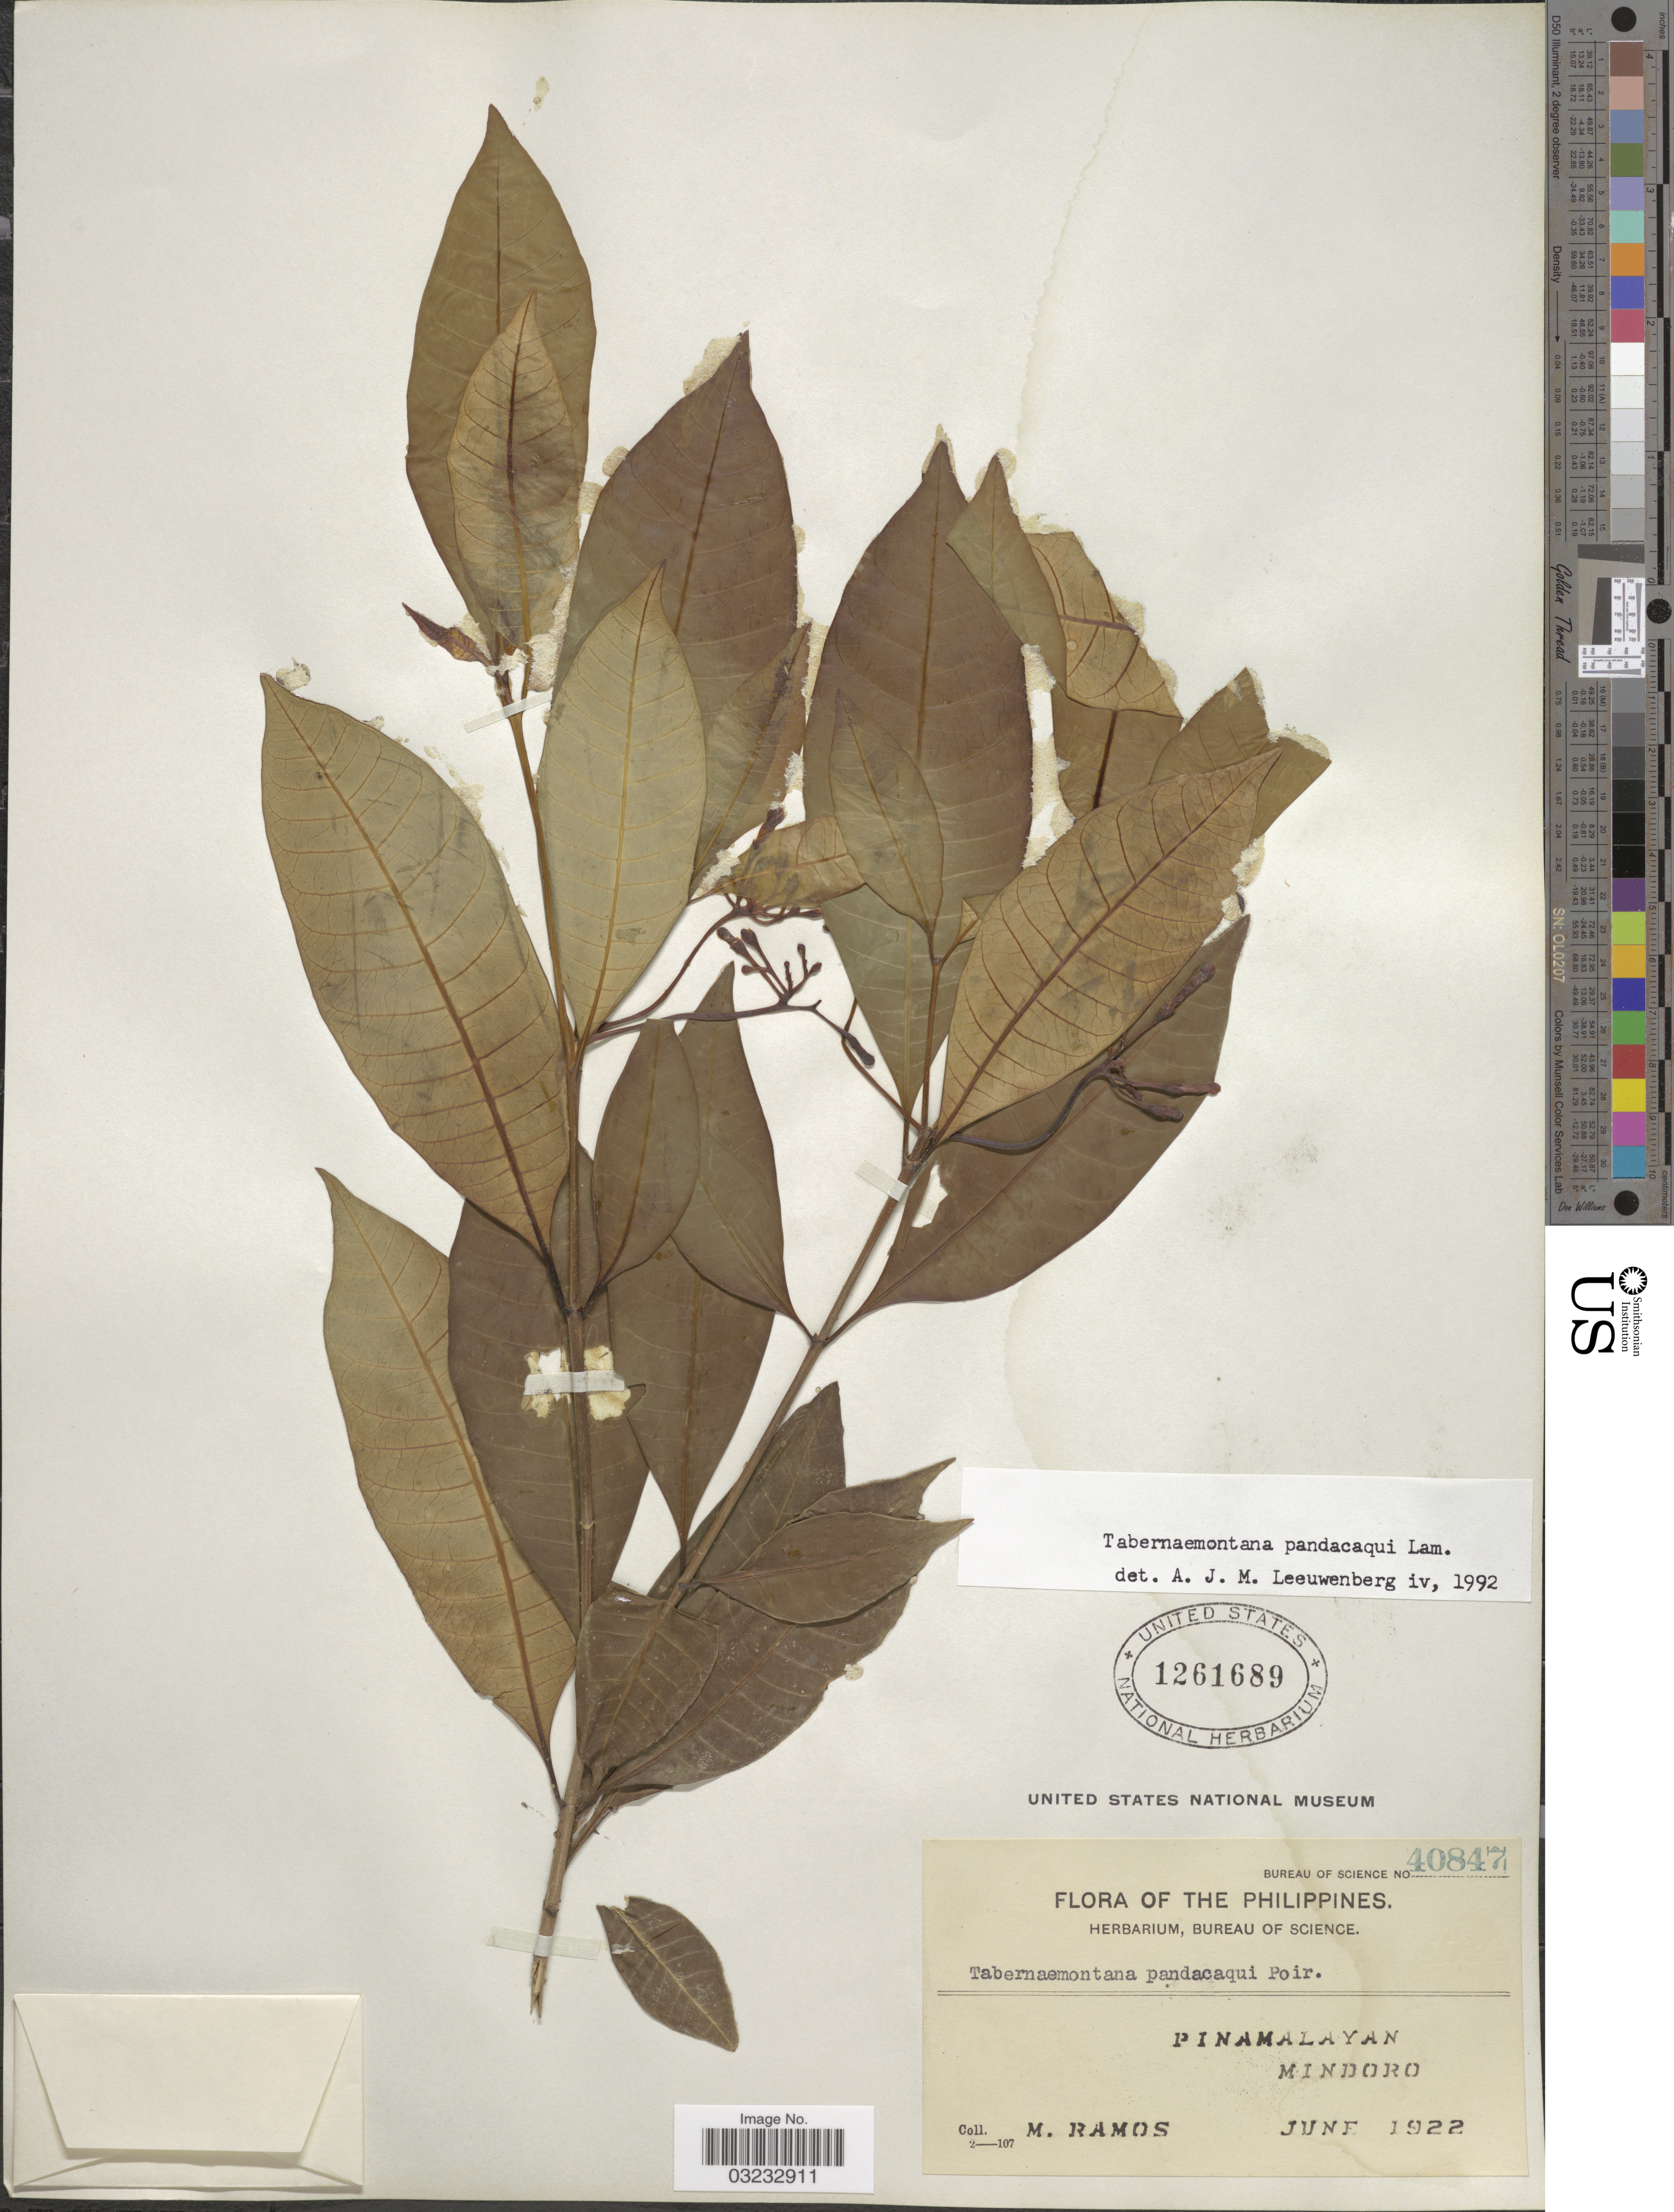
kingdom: Plantae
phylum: Tracheophyta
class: Magnoliopsida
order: Gentianales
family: Apocynaceae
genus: Tabernaemontana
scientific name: Tabernaemontana pandacaqui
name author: Poir.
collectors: M. Ramos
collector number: Bureau of Science 40847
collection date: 1922-06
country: Philippines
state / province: Mimaropa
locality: Pinamalayan, Mindoro.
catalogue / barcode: US 1261689